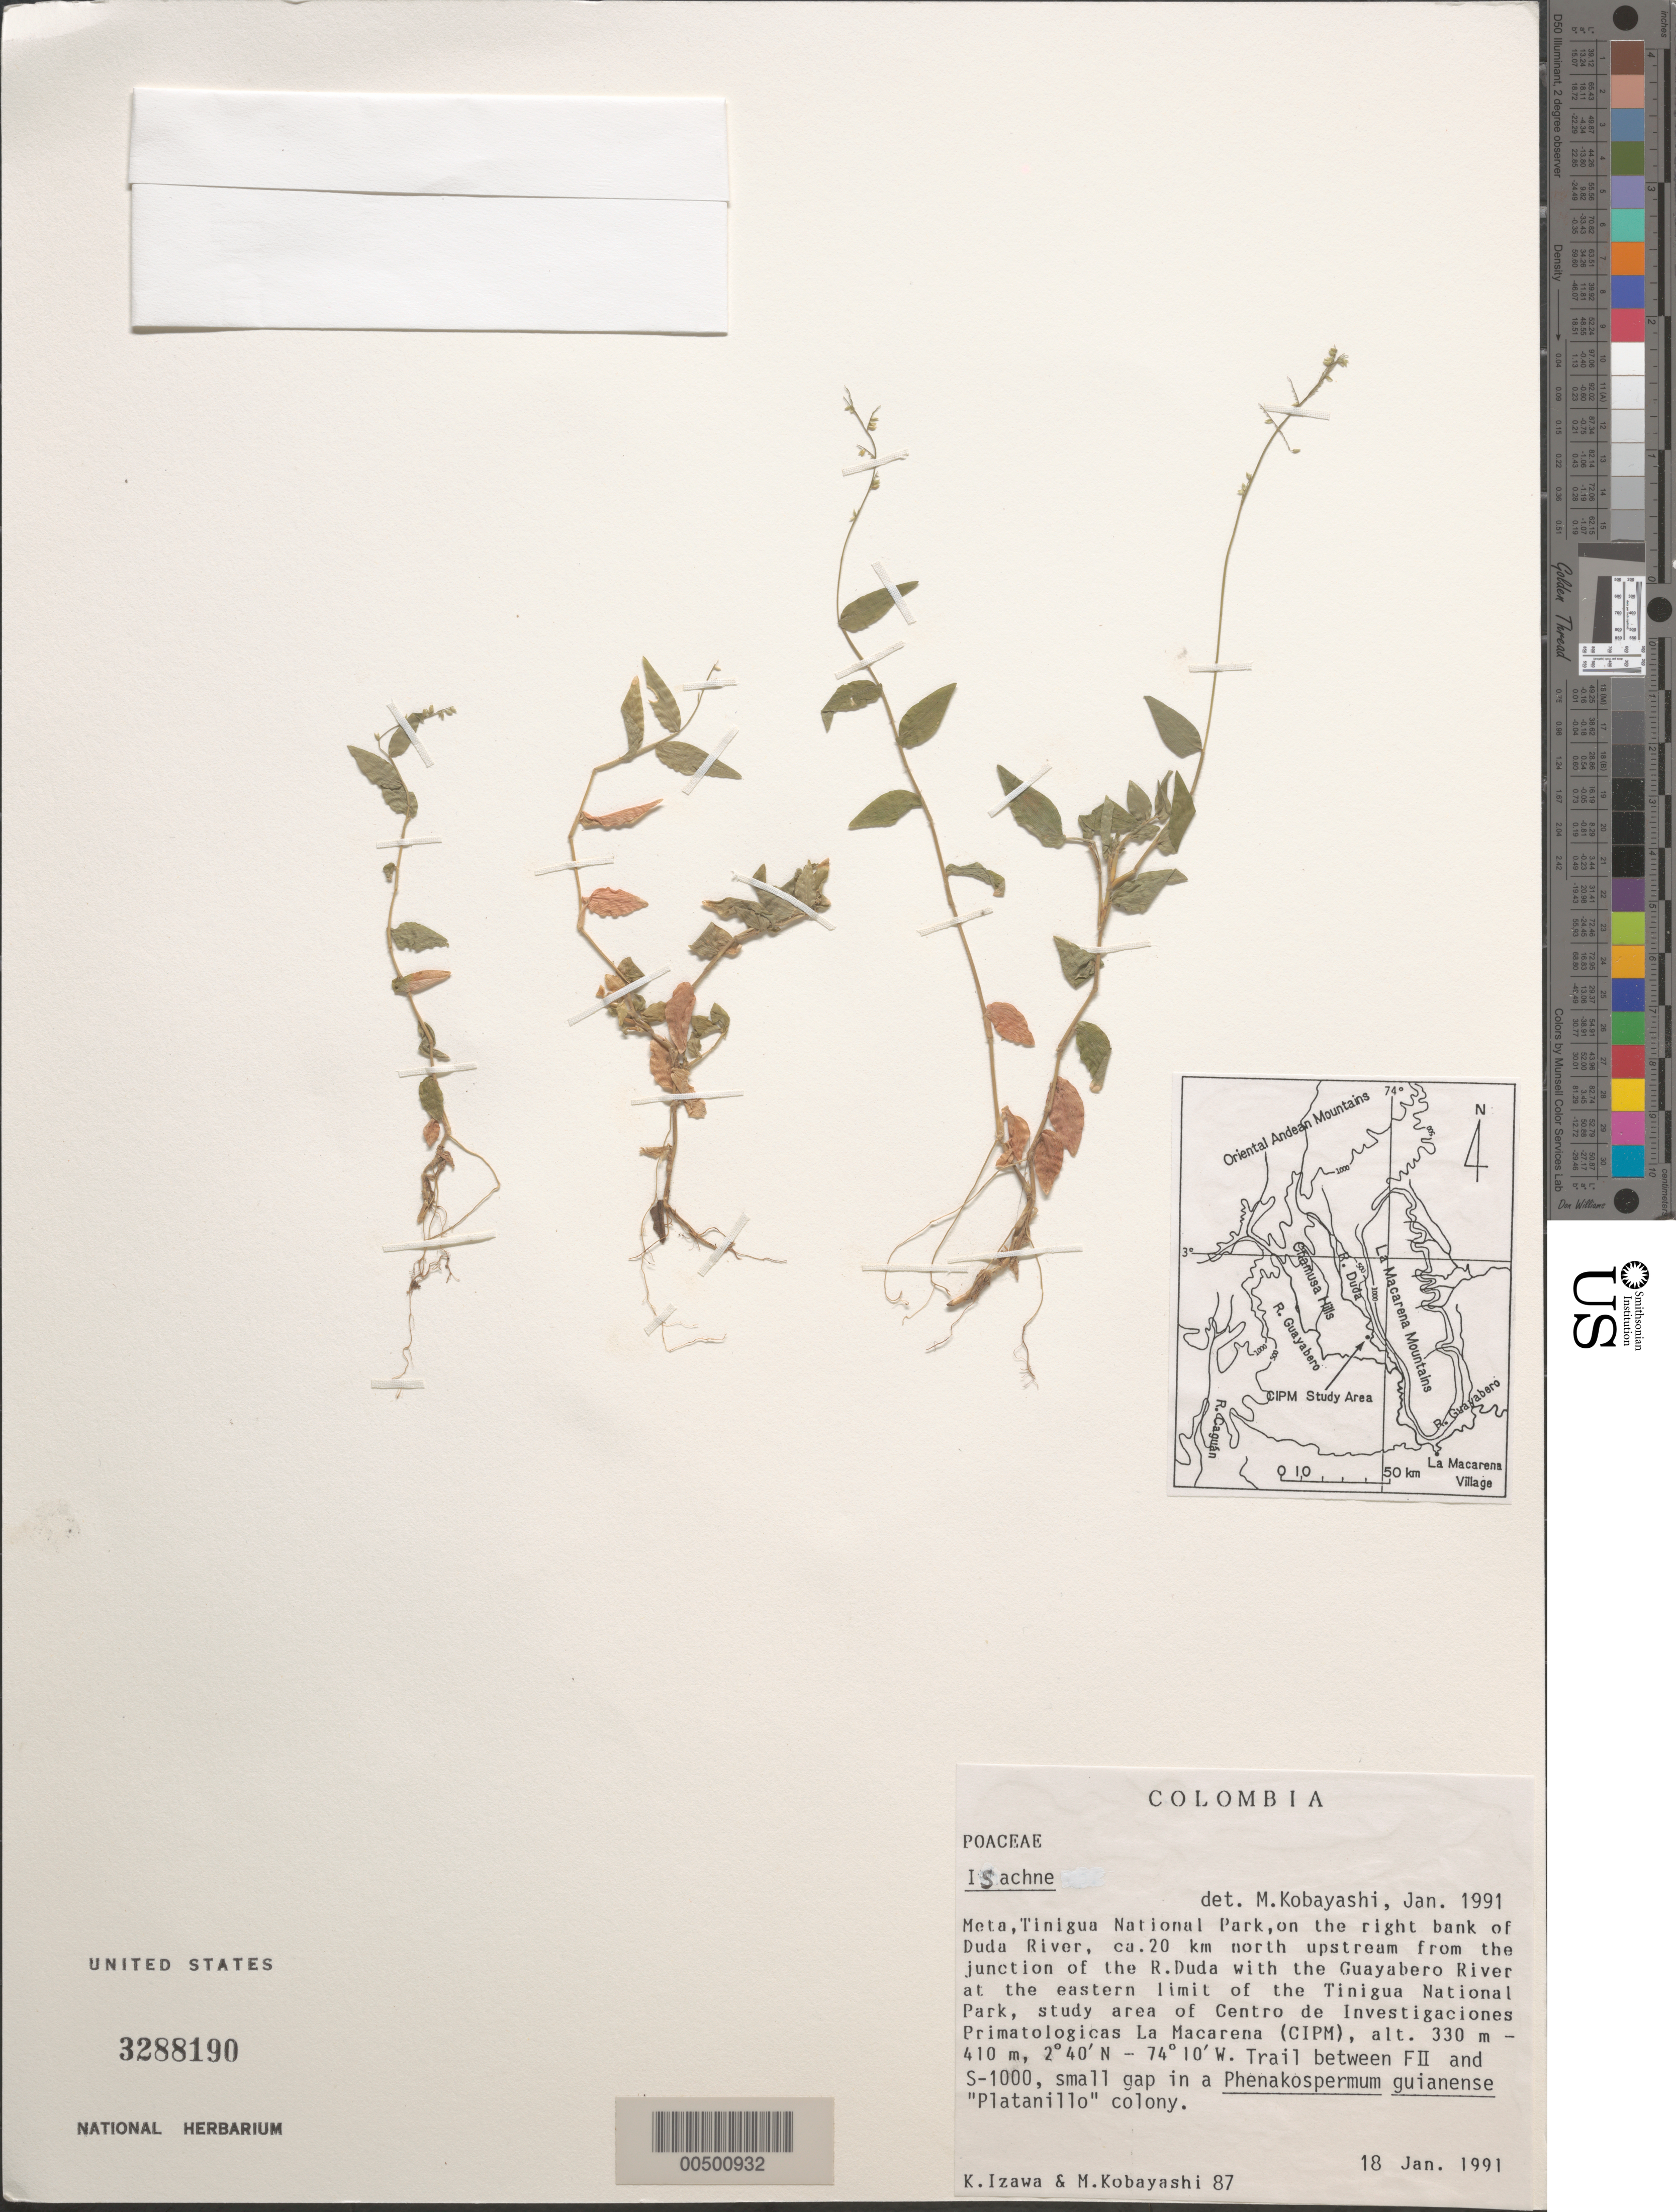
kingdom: Plantae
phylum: Tracheophyta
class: Liliopsida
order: Poales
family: Poaceae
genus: Isachne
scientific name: Isachne sp.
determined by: Kobayashi, M.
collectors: K. Izawa & M. Kobayashi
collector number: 87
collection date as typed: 18 Jan 1991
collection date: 1991-01-18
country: Colombia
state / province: Meta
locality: Tinigua National Park, on bank of Duda River, ca 20 km N from junction of Rio Duda and Rio Guayabero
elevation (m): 330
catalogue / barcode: US 3288190